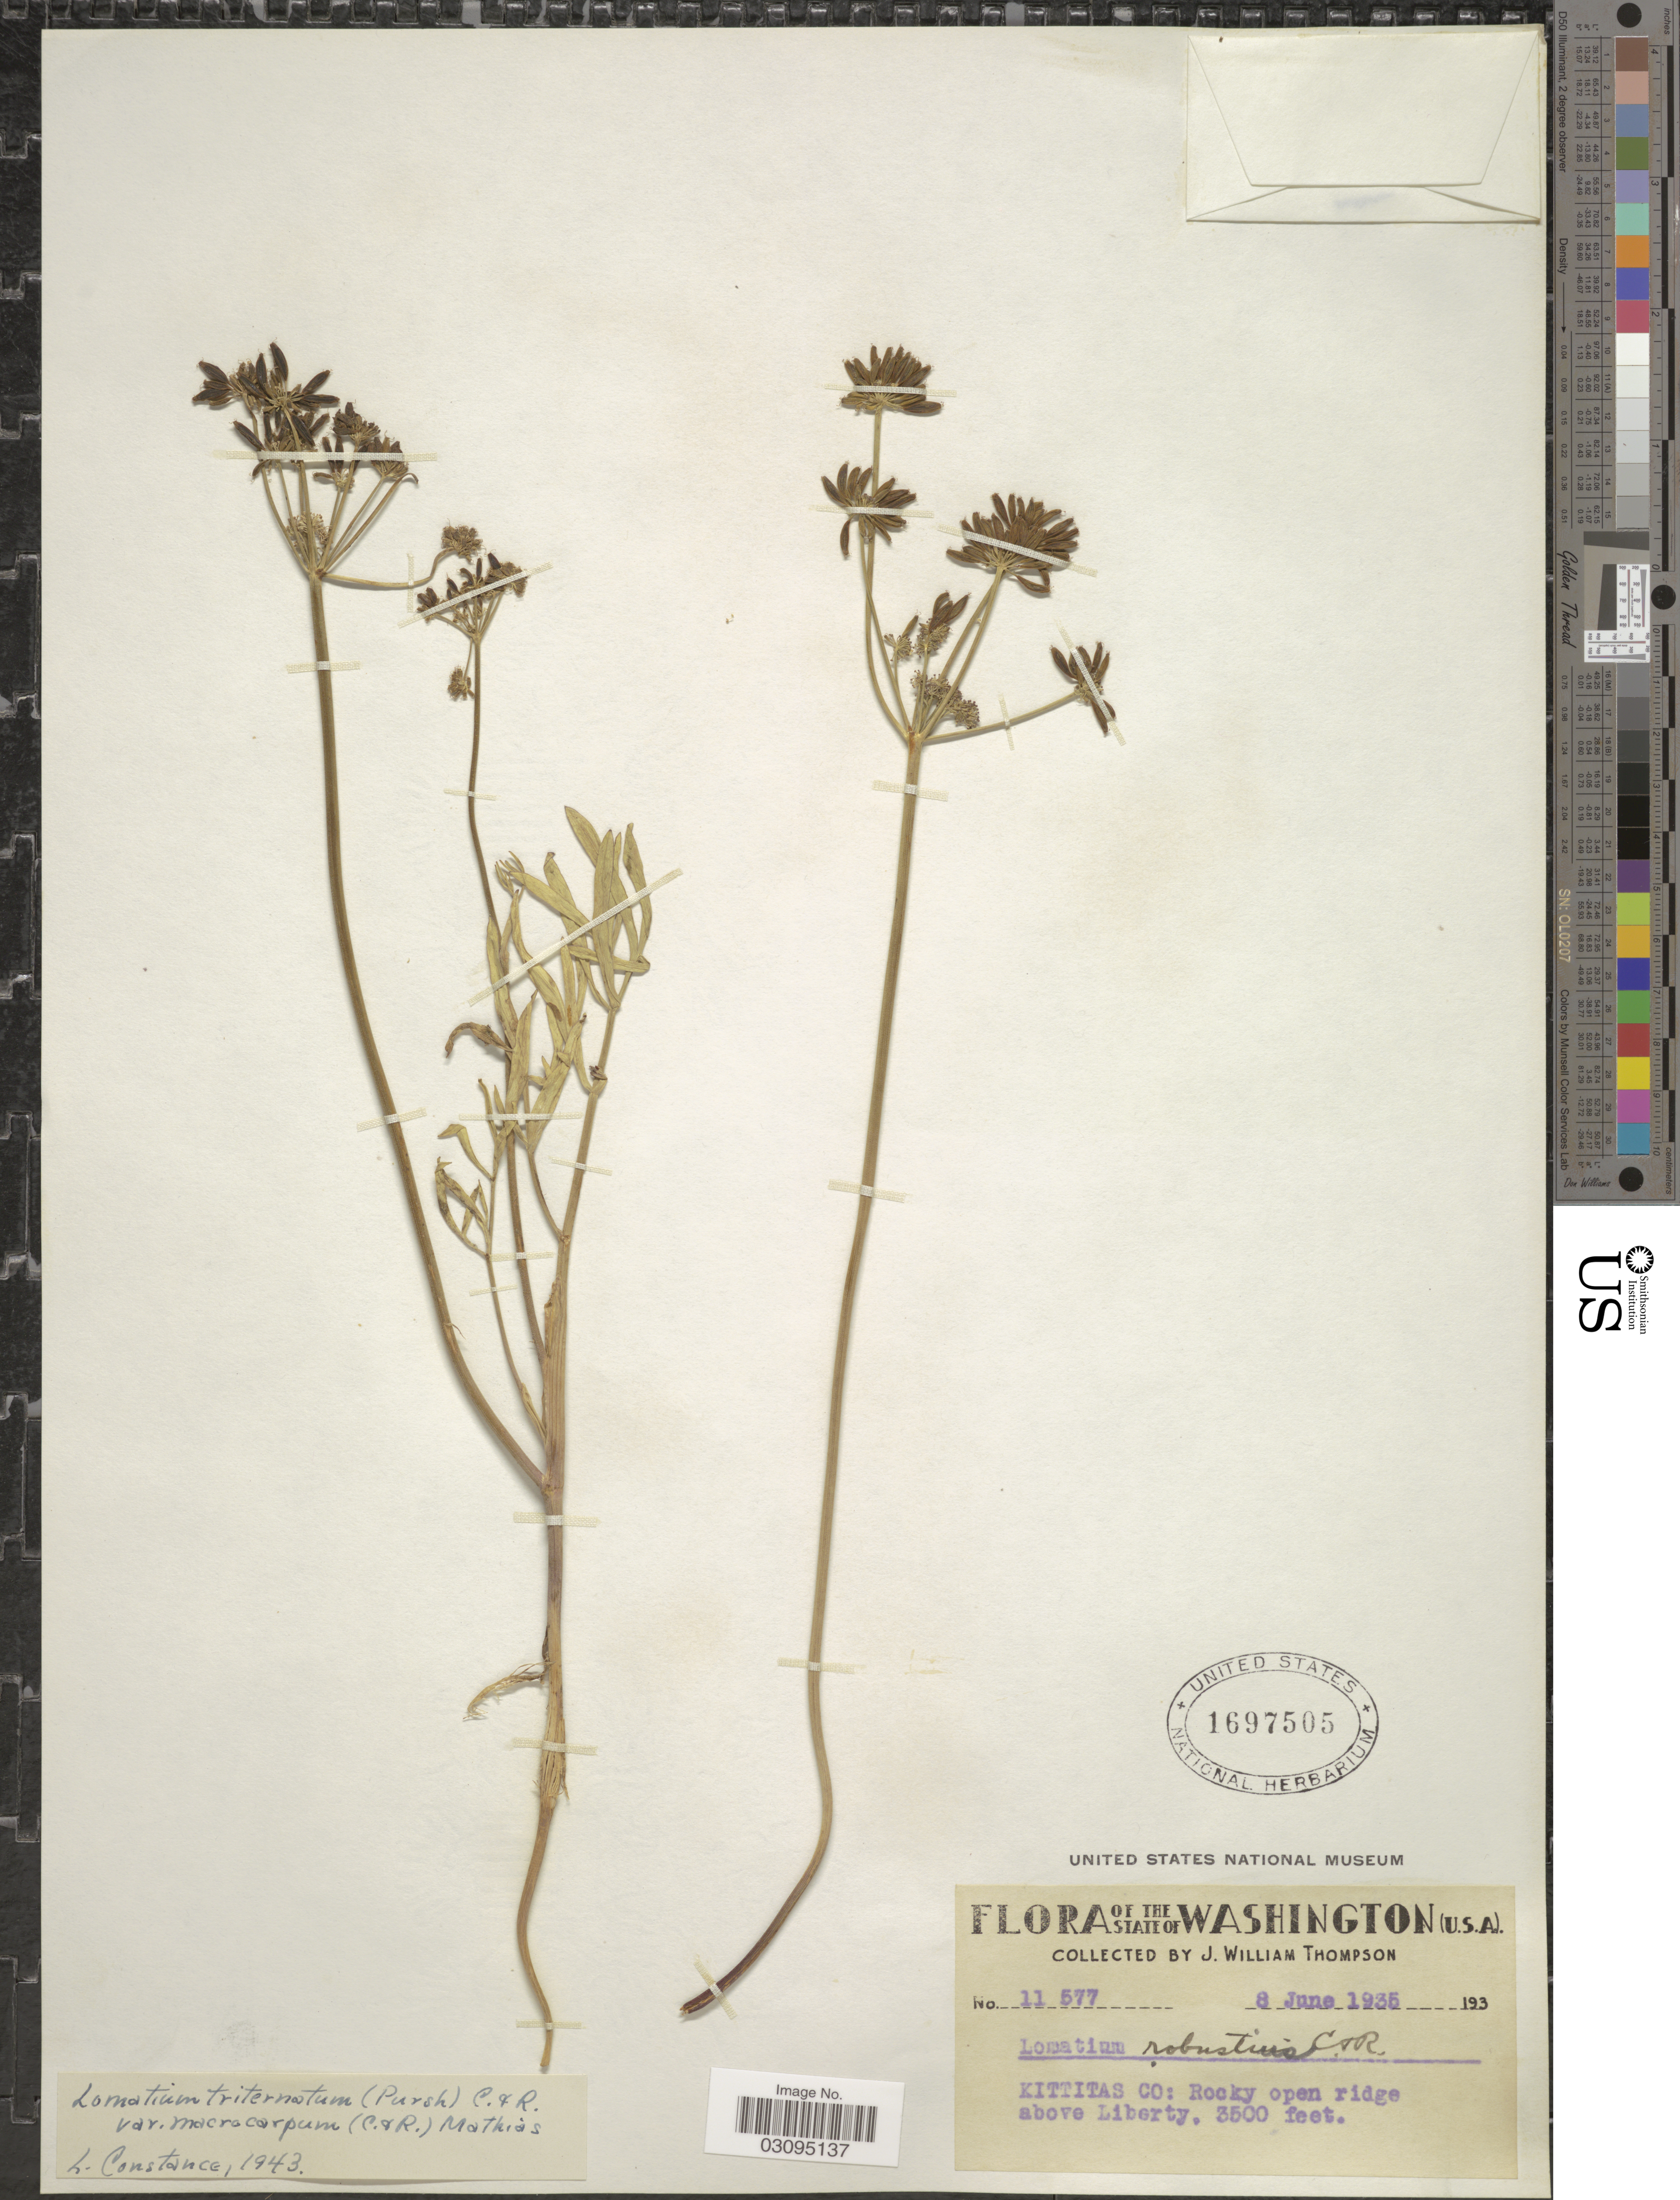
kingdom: Plantae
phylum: Tracheophyta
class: Magnoliopsida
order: Apiales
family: Apiaceae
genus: Lomatium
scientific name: Lomatium triternatum var. macrocarpum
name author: (J.M. Coult. & Rose) Mathias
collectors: J. W. Thompson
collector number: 11577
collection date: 1935-06-08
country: United States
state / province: Washington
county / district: Kittitas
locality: Kittitas Co: Rocky open ridge above Liberty.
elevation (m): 1067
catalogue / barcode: US 1697505